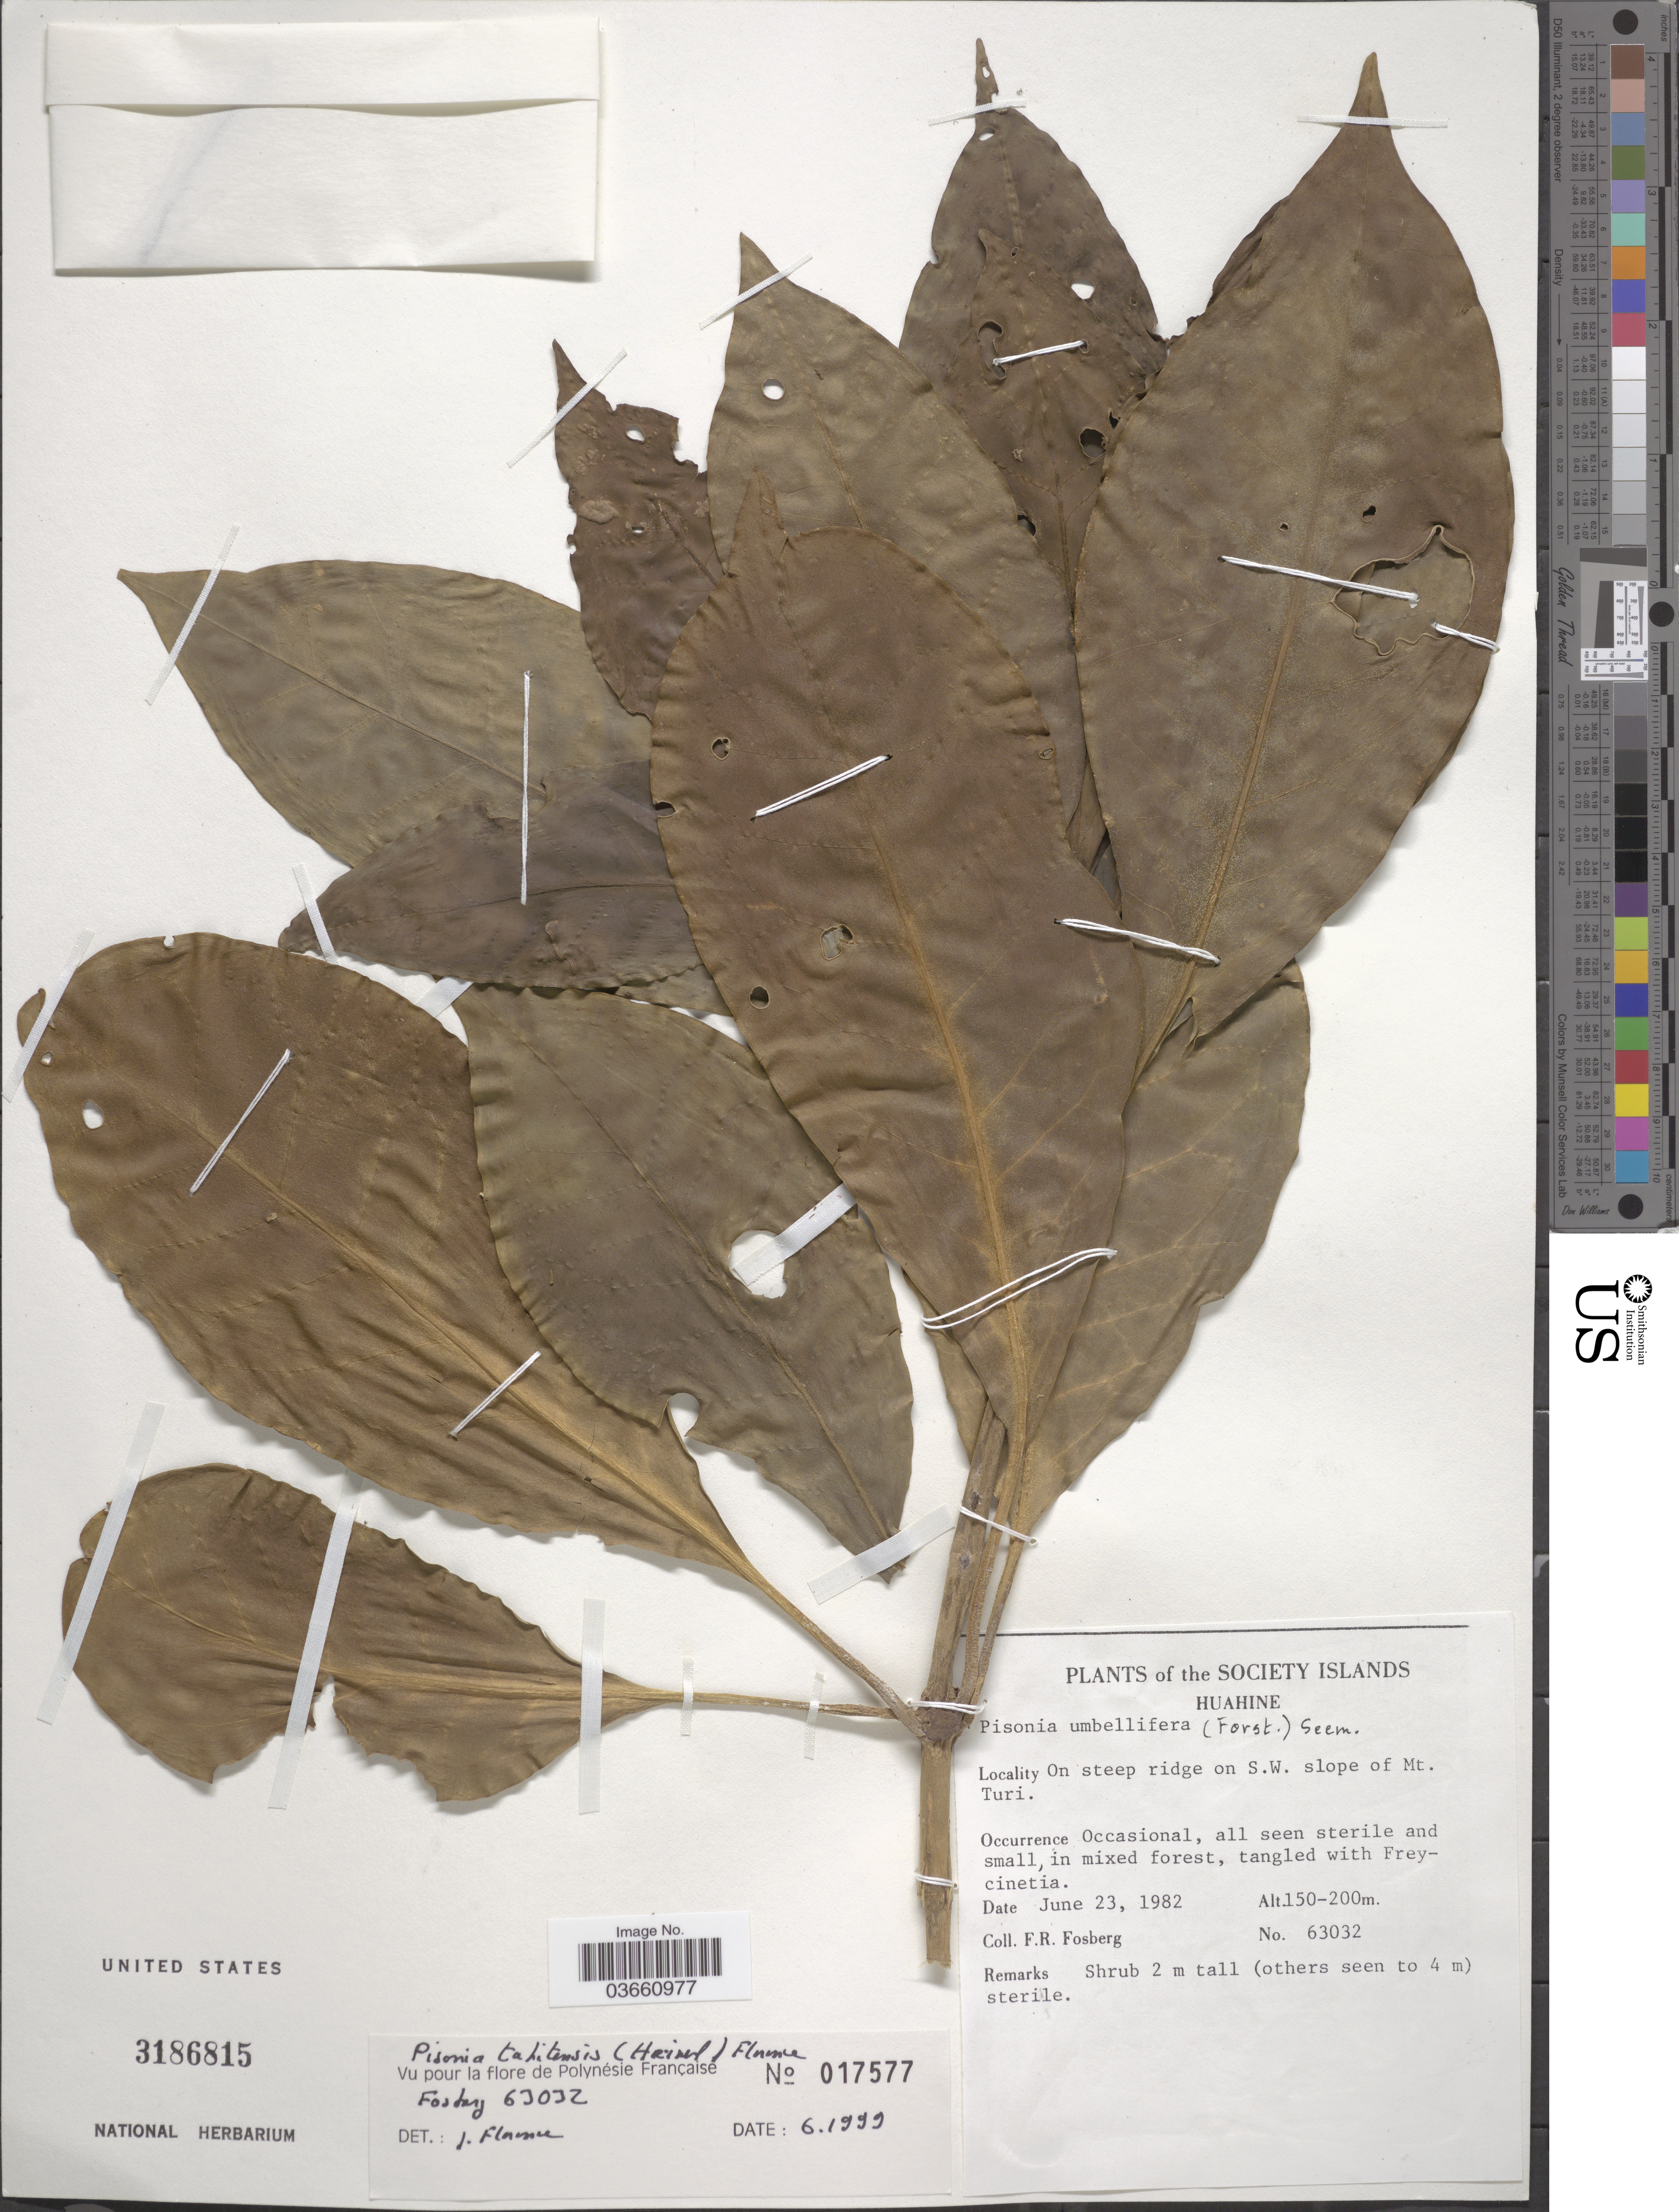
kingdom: Plantae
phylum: Tracheophyta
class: Magnoliopsida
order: Caryophyllales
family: Nyctaginaceae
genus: Ceodes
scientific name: Ceodes taitensis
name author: (Heimerl) Rossetto & Caraballo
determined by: Wagner, W. L., (BOT), Smithsonian Institution - National Museum of Natural History (UNITED STATES)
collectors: F. R. Fosberg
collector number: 63032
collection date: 1982-06-23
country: French Polynesia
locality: Society Islands. Huahine. On S.W. slope of Mt. Turi.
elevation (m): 150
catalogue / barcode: US 3186815